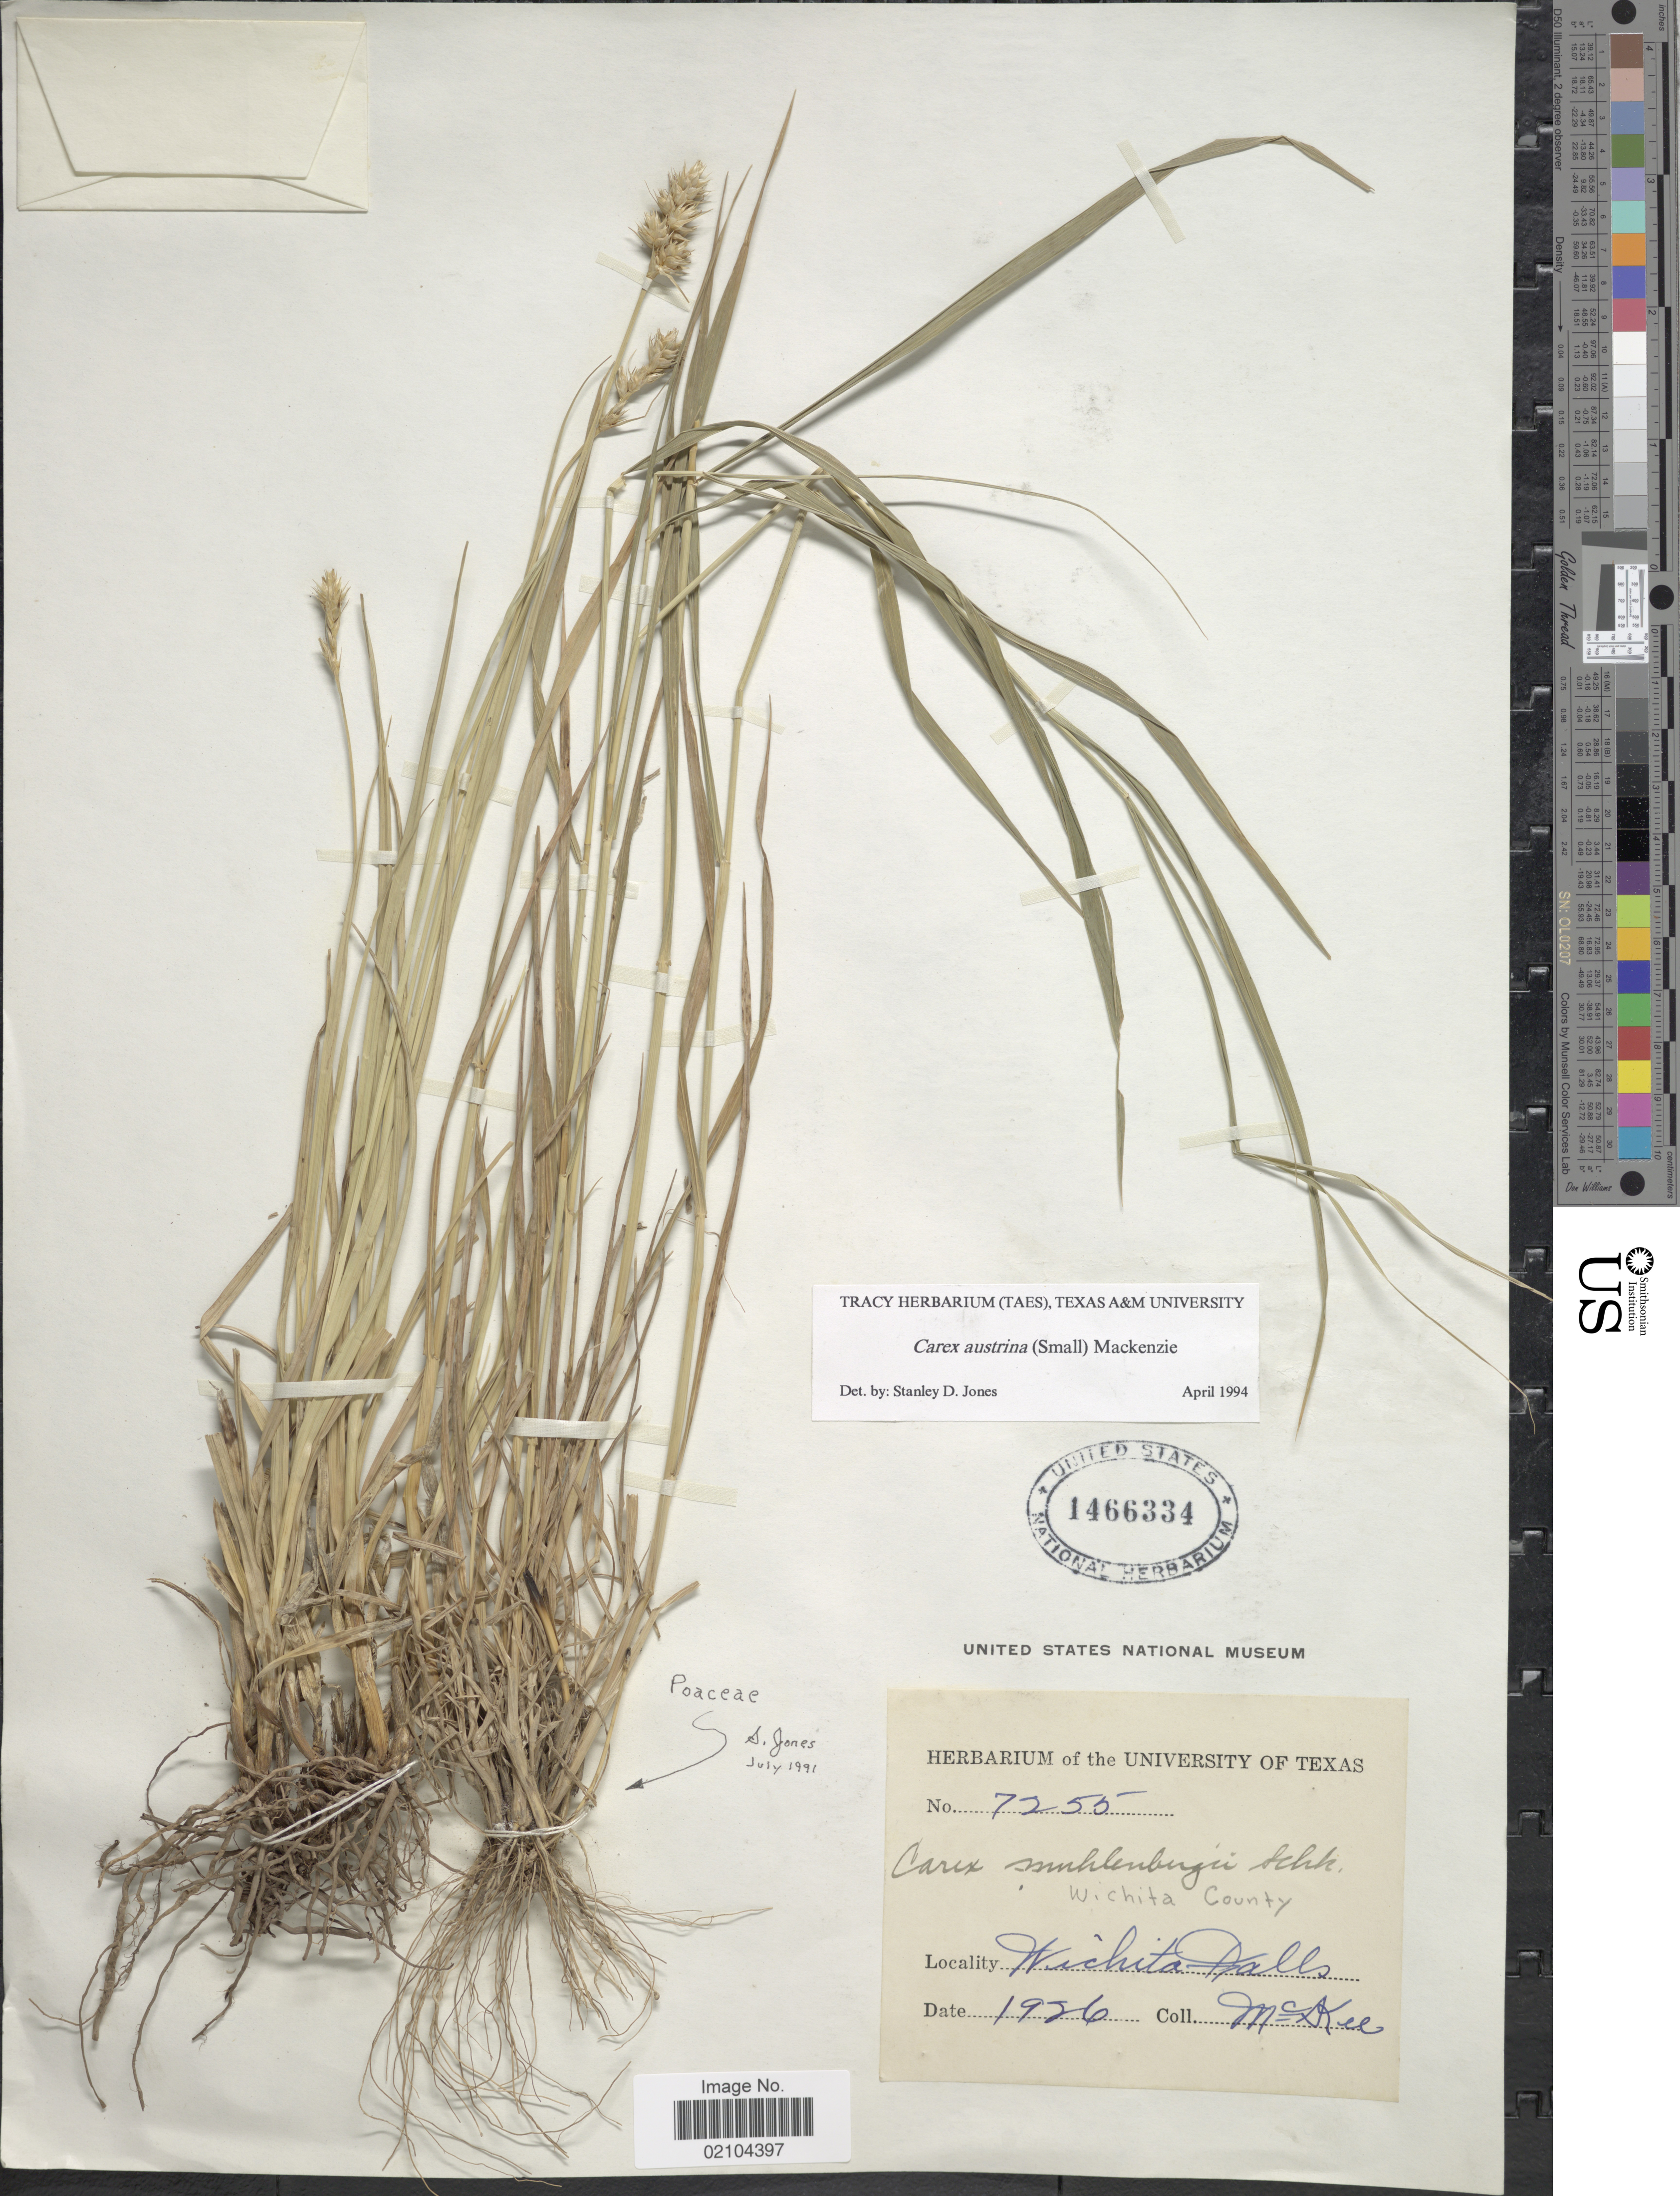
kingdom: Plantae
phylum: Tracheophyta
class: Liliopsida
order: Poales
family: Cyperaceae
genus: Carex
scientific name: Carex austrina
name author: Mack.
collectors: McKee, --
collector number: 7255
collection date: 1926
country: United States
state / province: Texas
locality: Wichita Falls, Wichita County.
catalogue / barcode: US 1466334